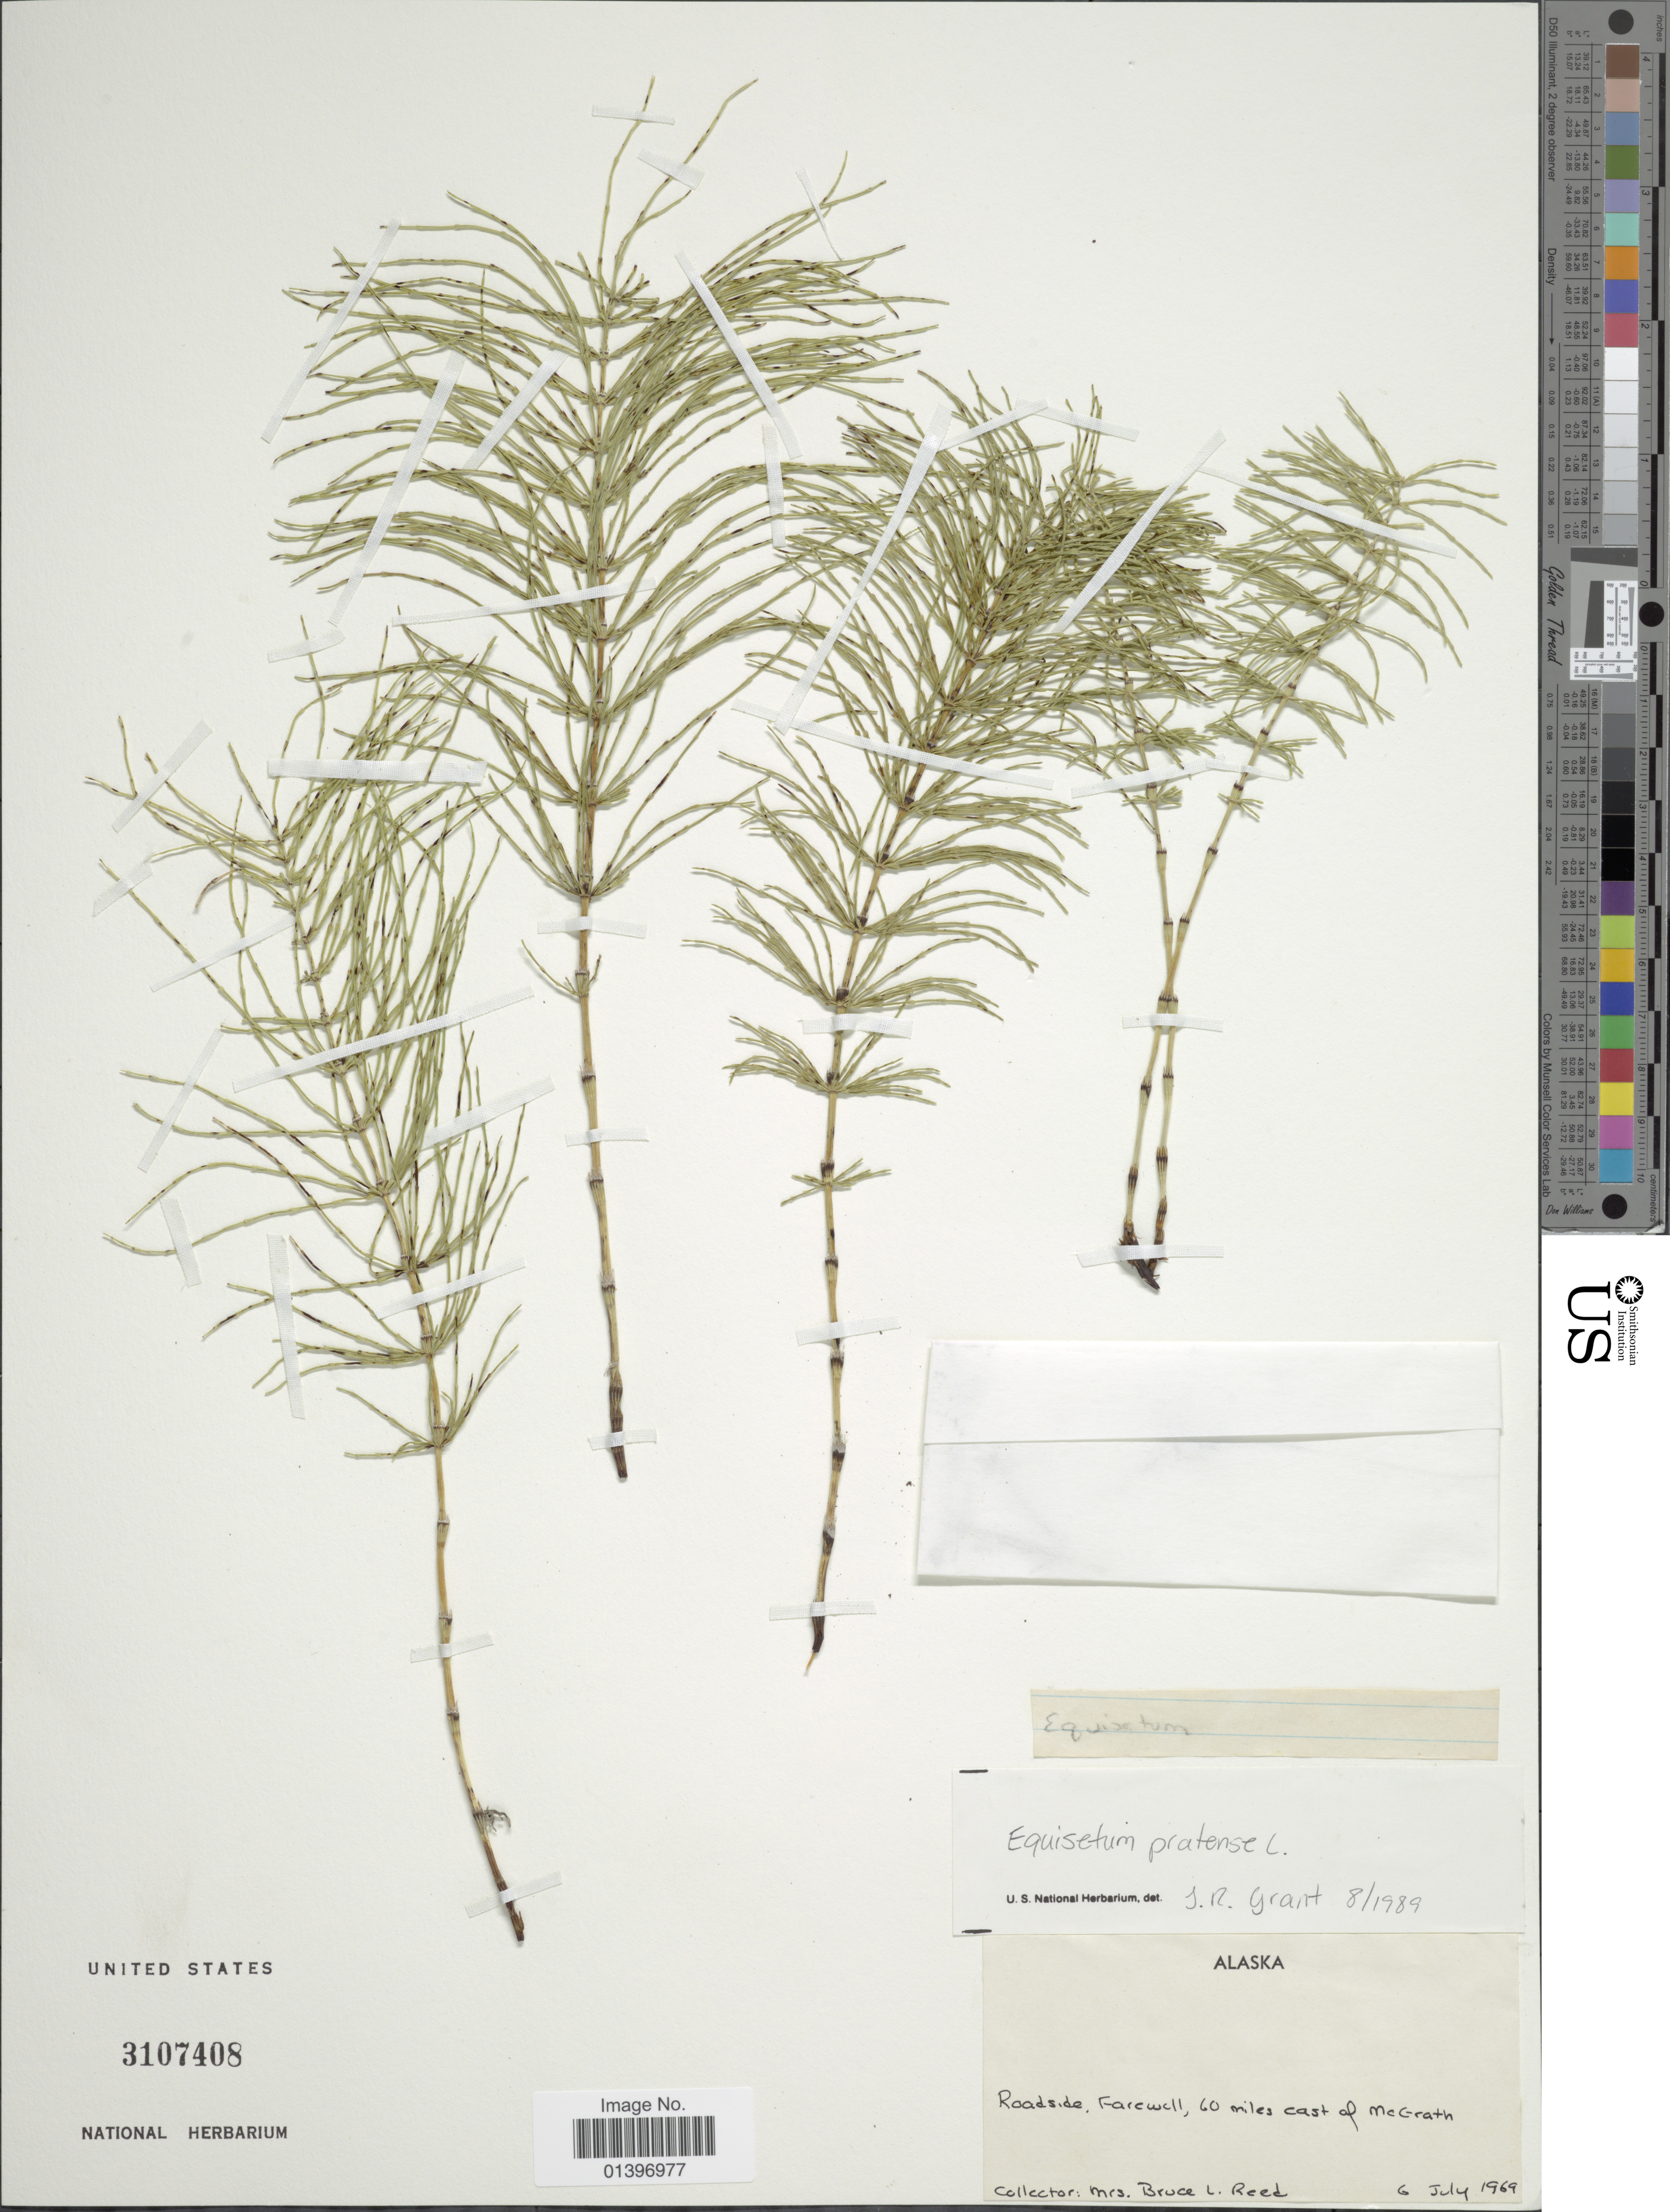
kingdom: Plantae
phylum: Tracheophyta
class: Polypodiopsida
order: Equisetales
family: Equisetaceae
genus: Equisetum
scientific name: Equisetum pratense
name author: Ehrh.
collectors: B. Reed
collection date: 1969-07-06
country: United States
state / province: Alaska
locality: Roadside, Farewell, 60miles east of Mcgrath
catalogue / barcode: US 3107408